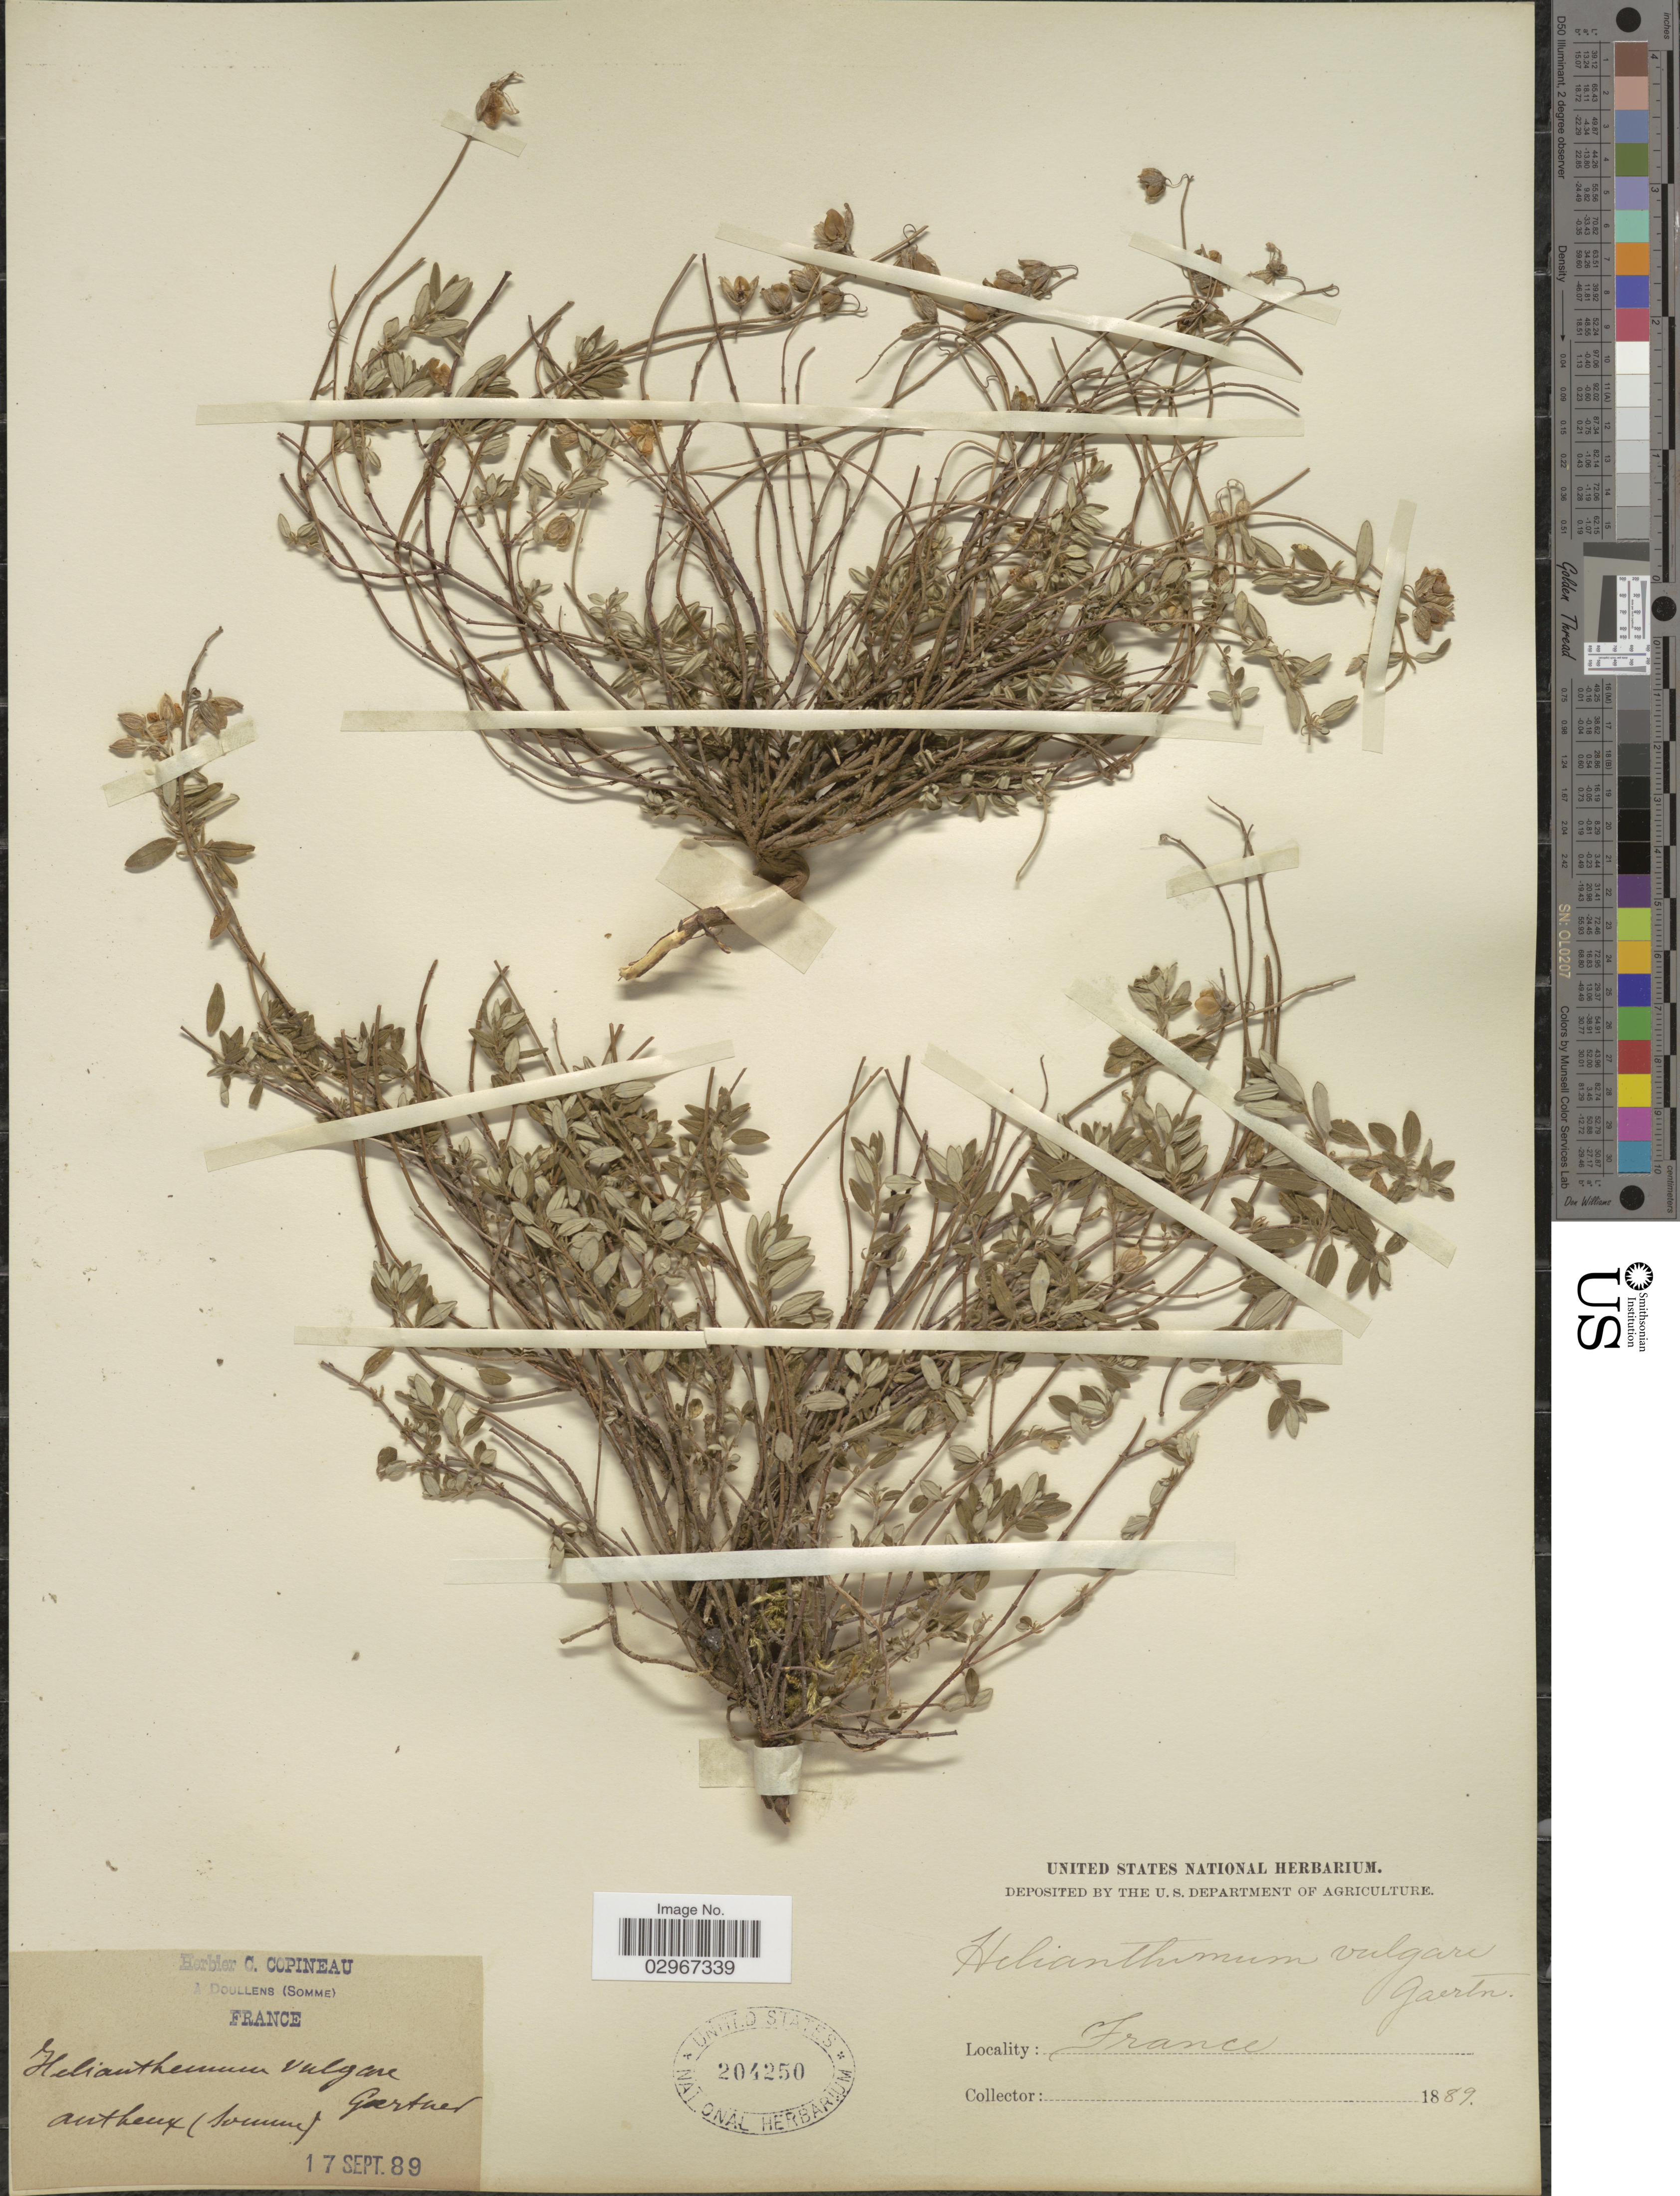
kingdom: Plantae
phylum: Tracheophyta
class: Magnoliopsida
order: Malvales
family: Cistaceae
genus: Helianthemum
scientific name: Helianthemum vulgare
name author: Gaertn.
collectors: ex herb. C. Copineau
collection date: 1889-09-17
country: France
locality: A Doullens (Somme), Autheux (somme).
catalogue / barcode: US 204250